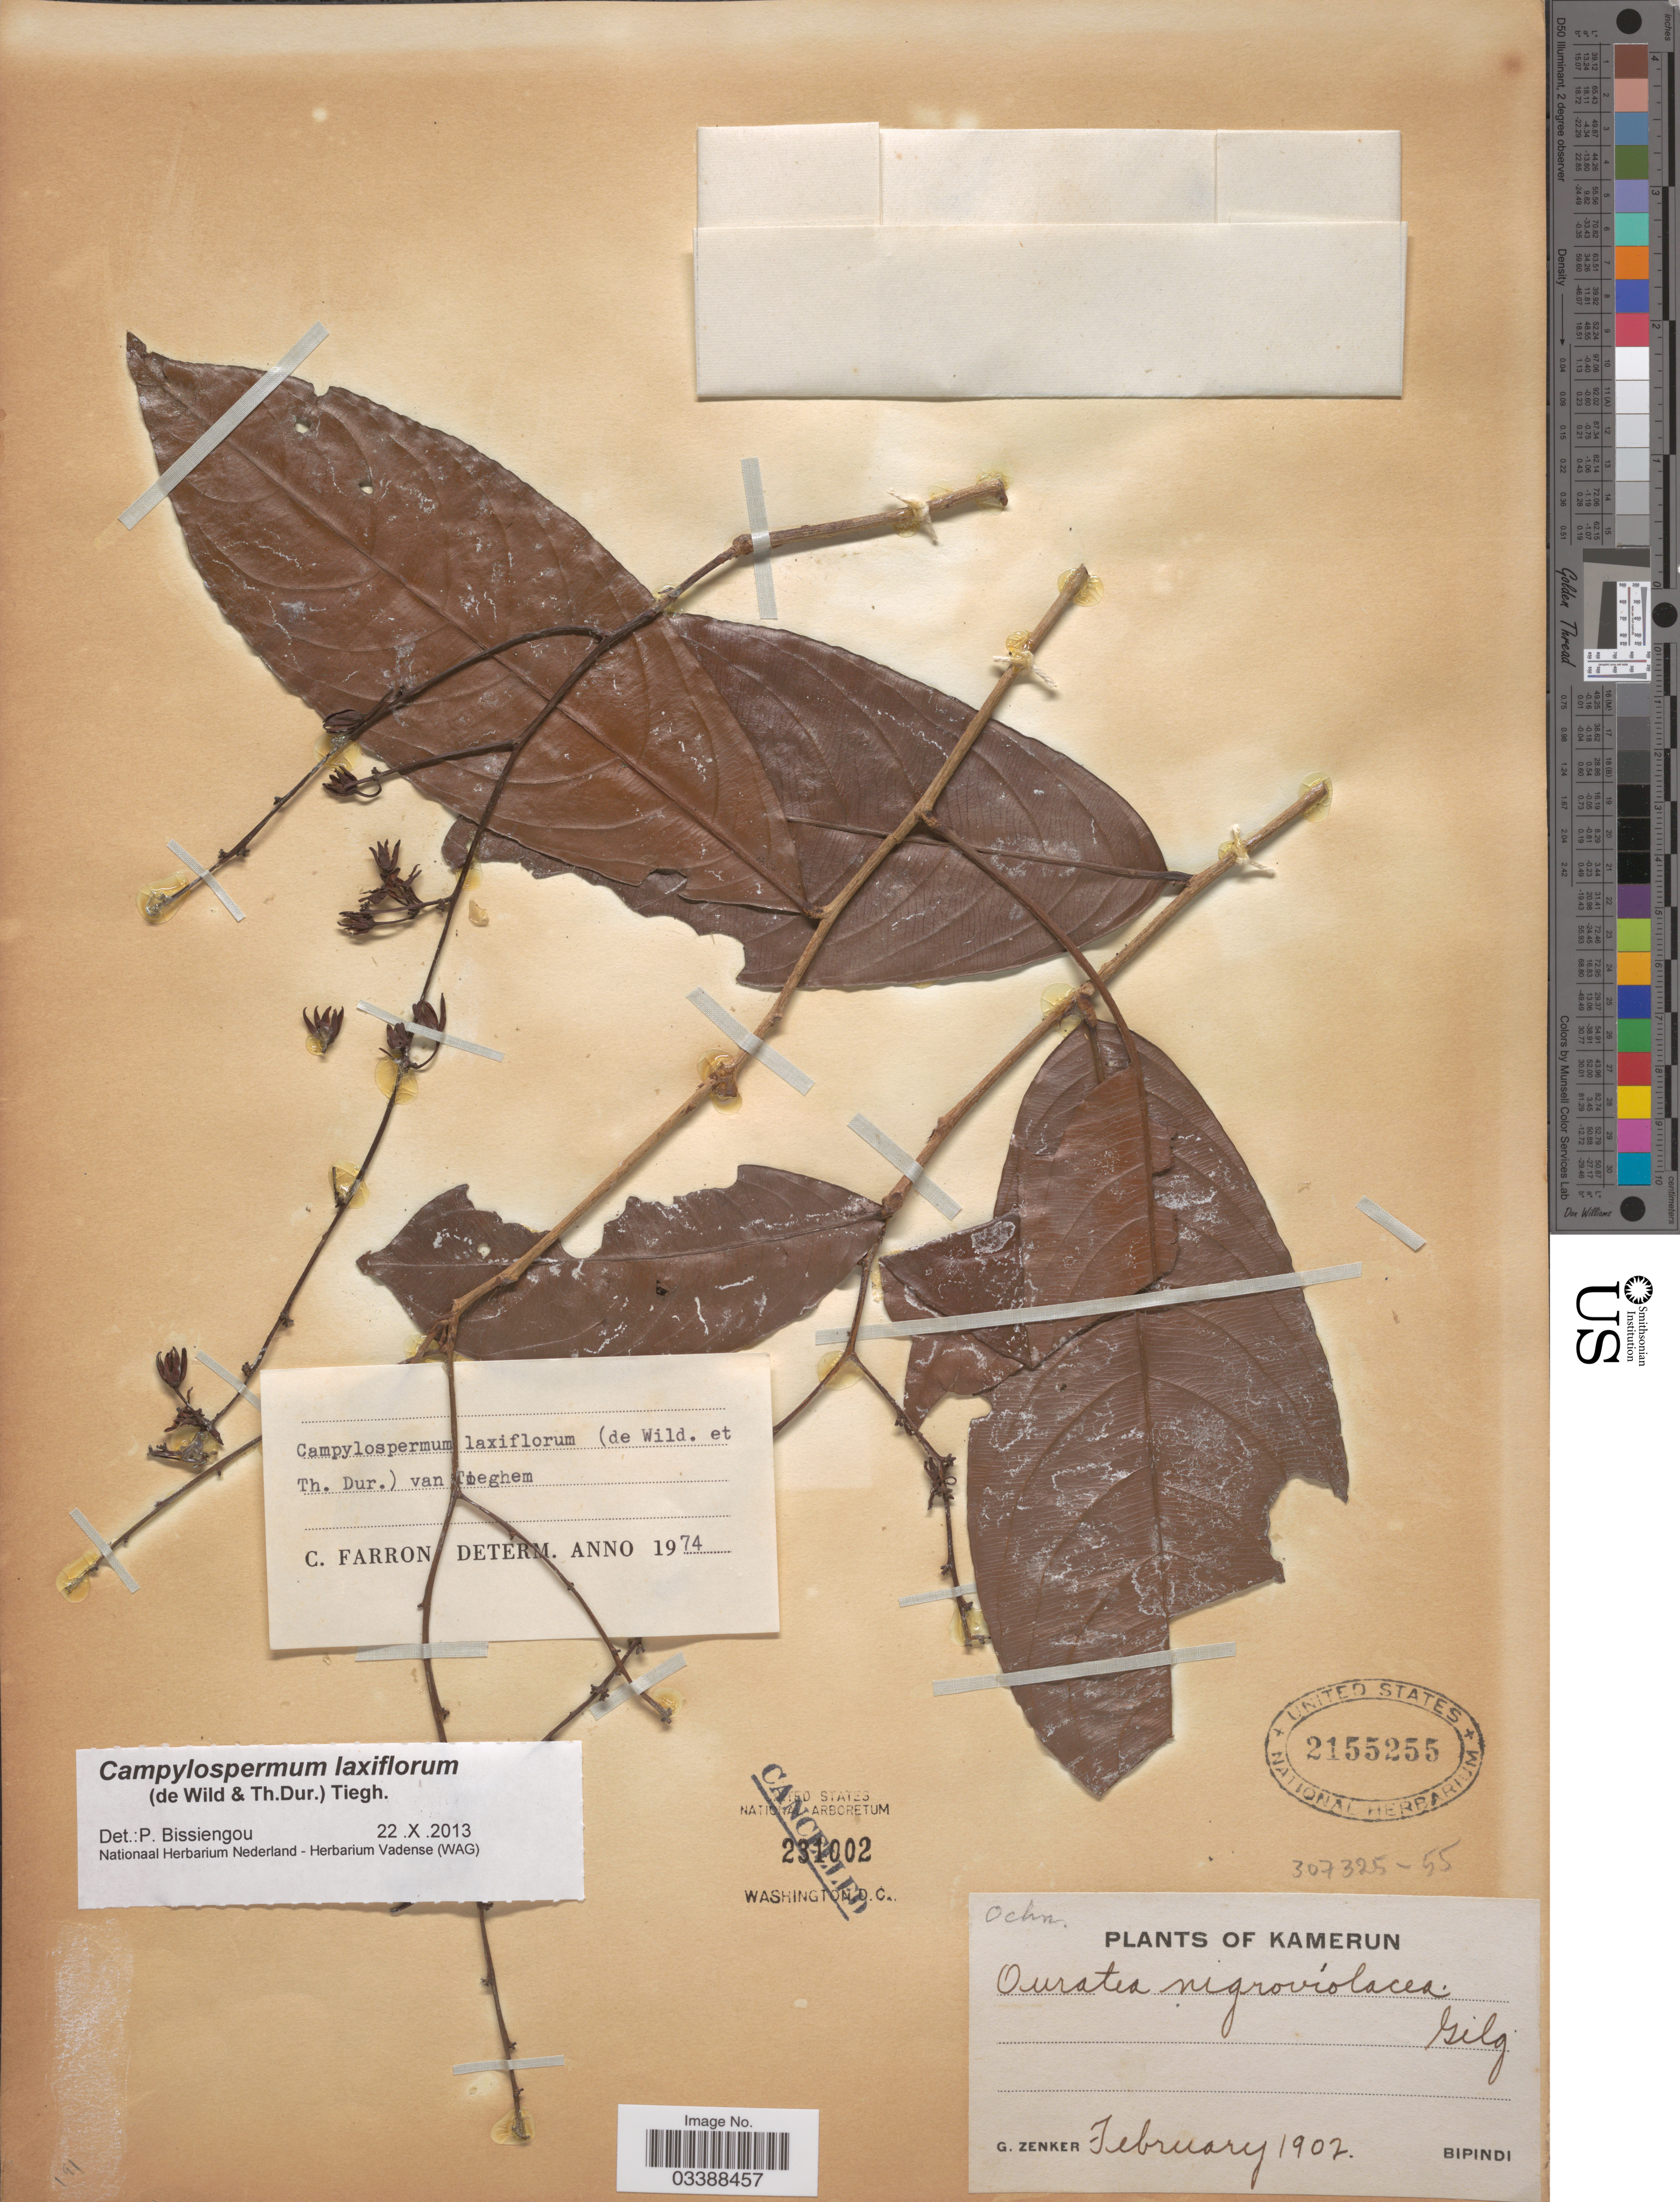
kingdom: Plantae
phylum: Tracheophyta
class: Magnoliopsida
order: Malpighiales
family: Ochnaceae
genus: Campylospermum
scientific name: Campylospermum laxiflorum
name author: (De Wild. & Durand) Tiegh.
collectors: G. A. Zenker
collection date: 1902-02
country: Cameroon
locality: Kamerun. Bipindi.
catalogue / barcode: US 2155255